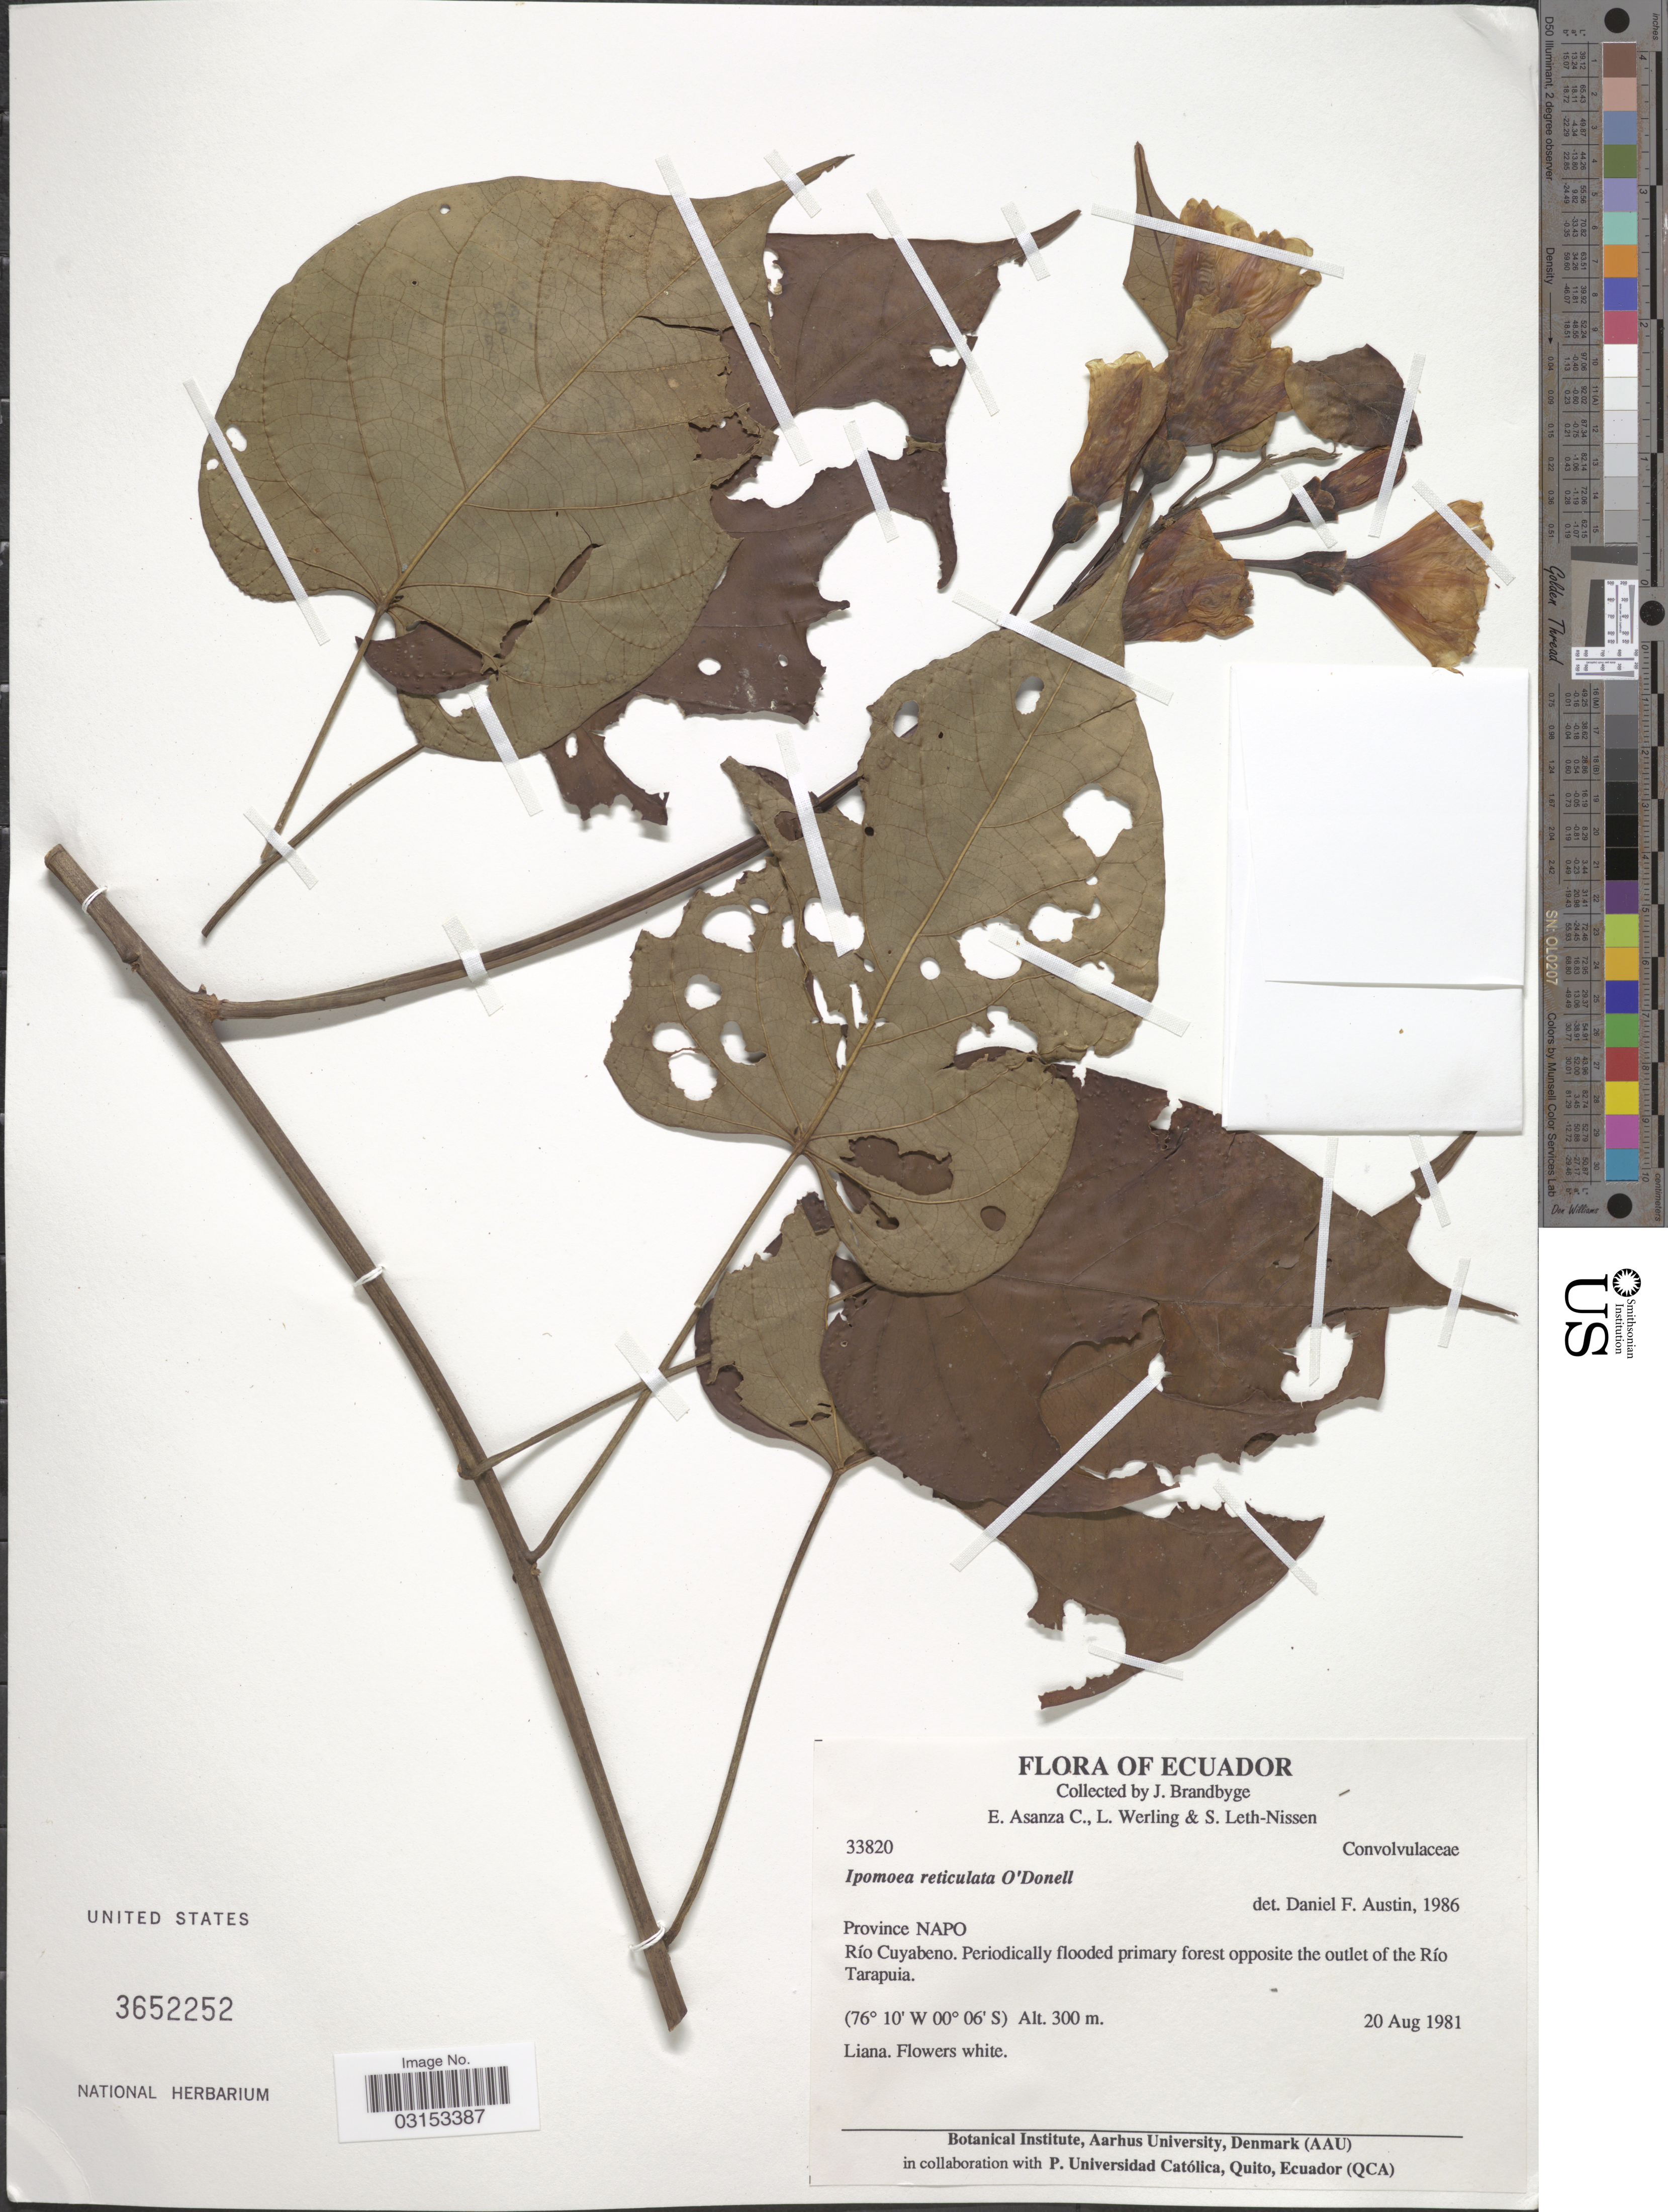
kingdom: Plantae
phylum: Tracheophyta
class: Magnoliopsida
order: Solanales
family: Convolvulaceae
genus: Ipomoea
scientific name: Ipomoea reticulata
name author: O'Donell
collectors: J. Brandbyge, E. Asanza C., L. Werling & S. Leth-Nissen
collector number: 33820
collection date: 1981-08-20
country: Ecuador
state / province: Napo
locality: Río Cuyabeno. Opposite the outlet of the Río Tarapuia.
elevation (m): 300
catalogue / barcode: US 3652252